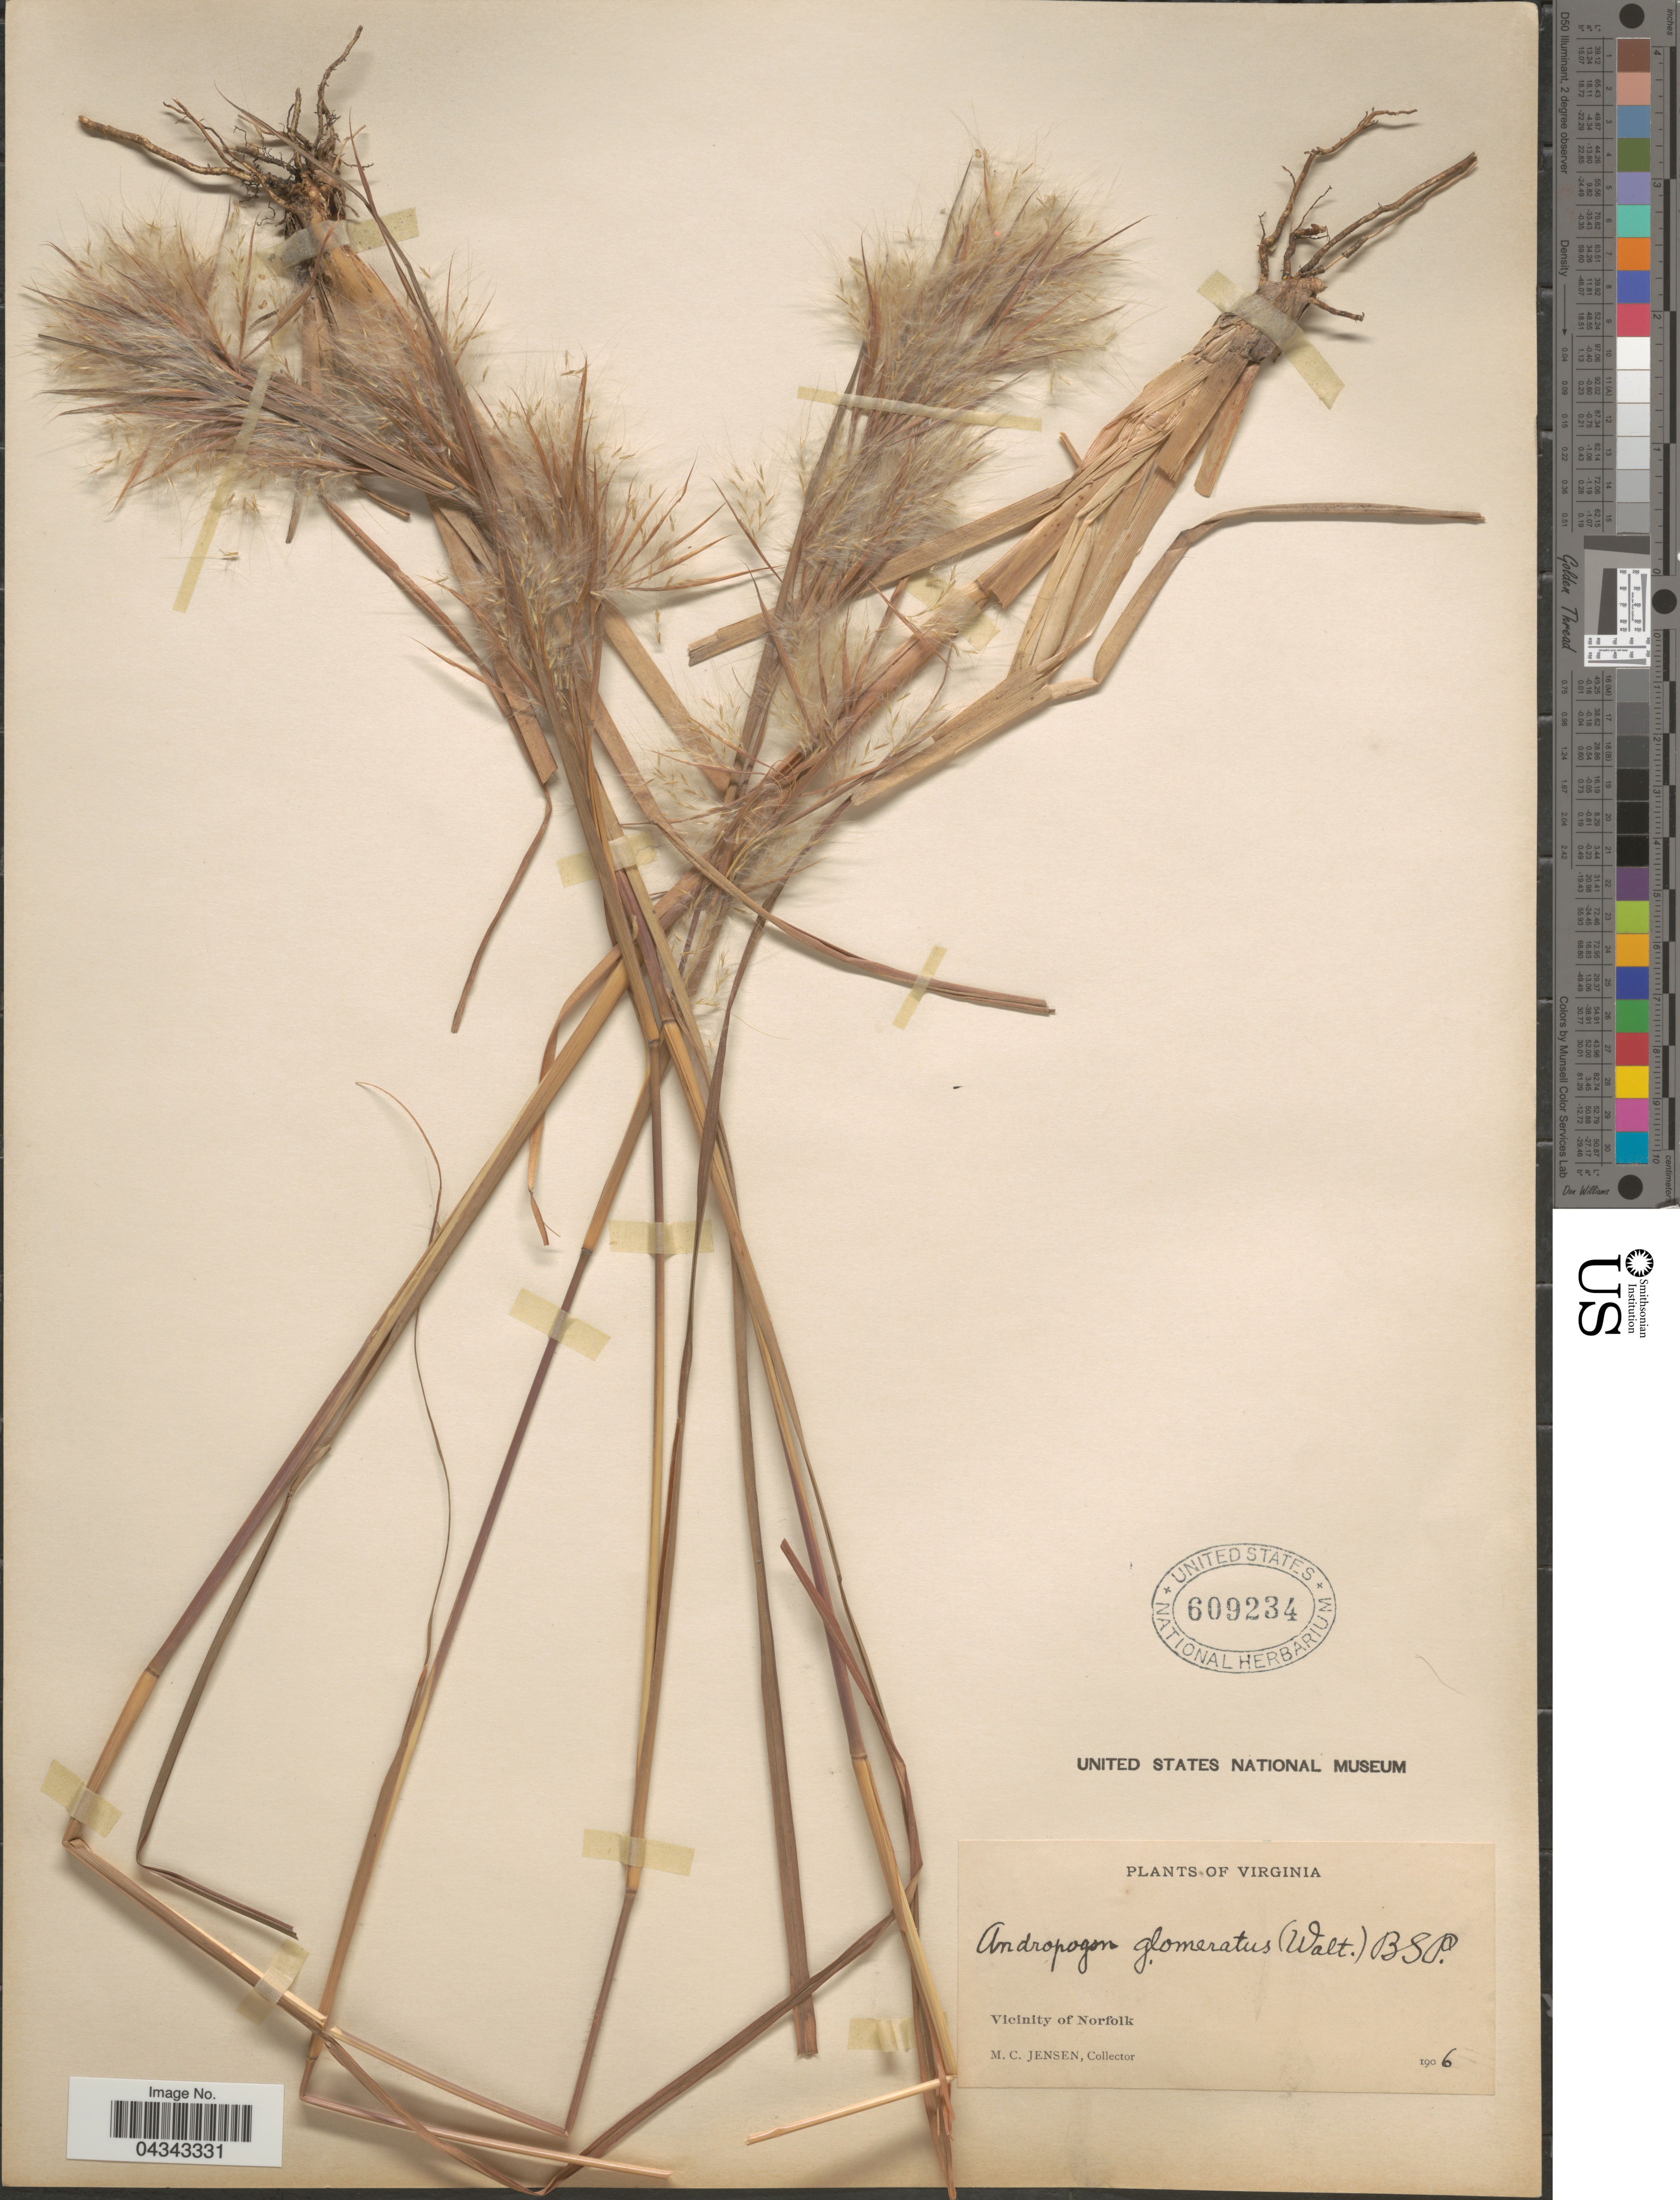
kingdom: Plantae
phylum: Tracheophyta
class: Liliopsida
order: Poales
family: Poaceae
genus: Andropogon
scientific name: Andropogon glomeratus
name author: (Walter) Britton, Stearns & Poggenb.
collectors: M. C. Jensen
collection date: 1906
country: United States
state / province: Virginia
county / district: City of Norfolk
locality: Vicinity of Norfolk.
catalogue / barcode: US 609234